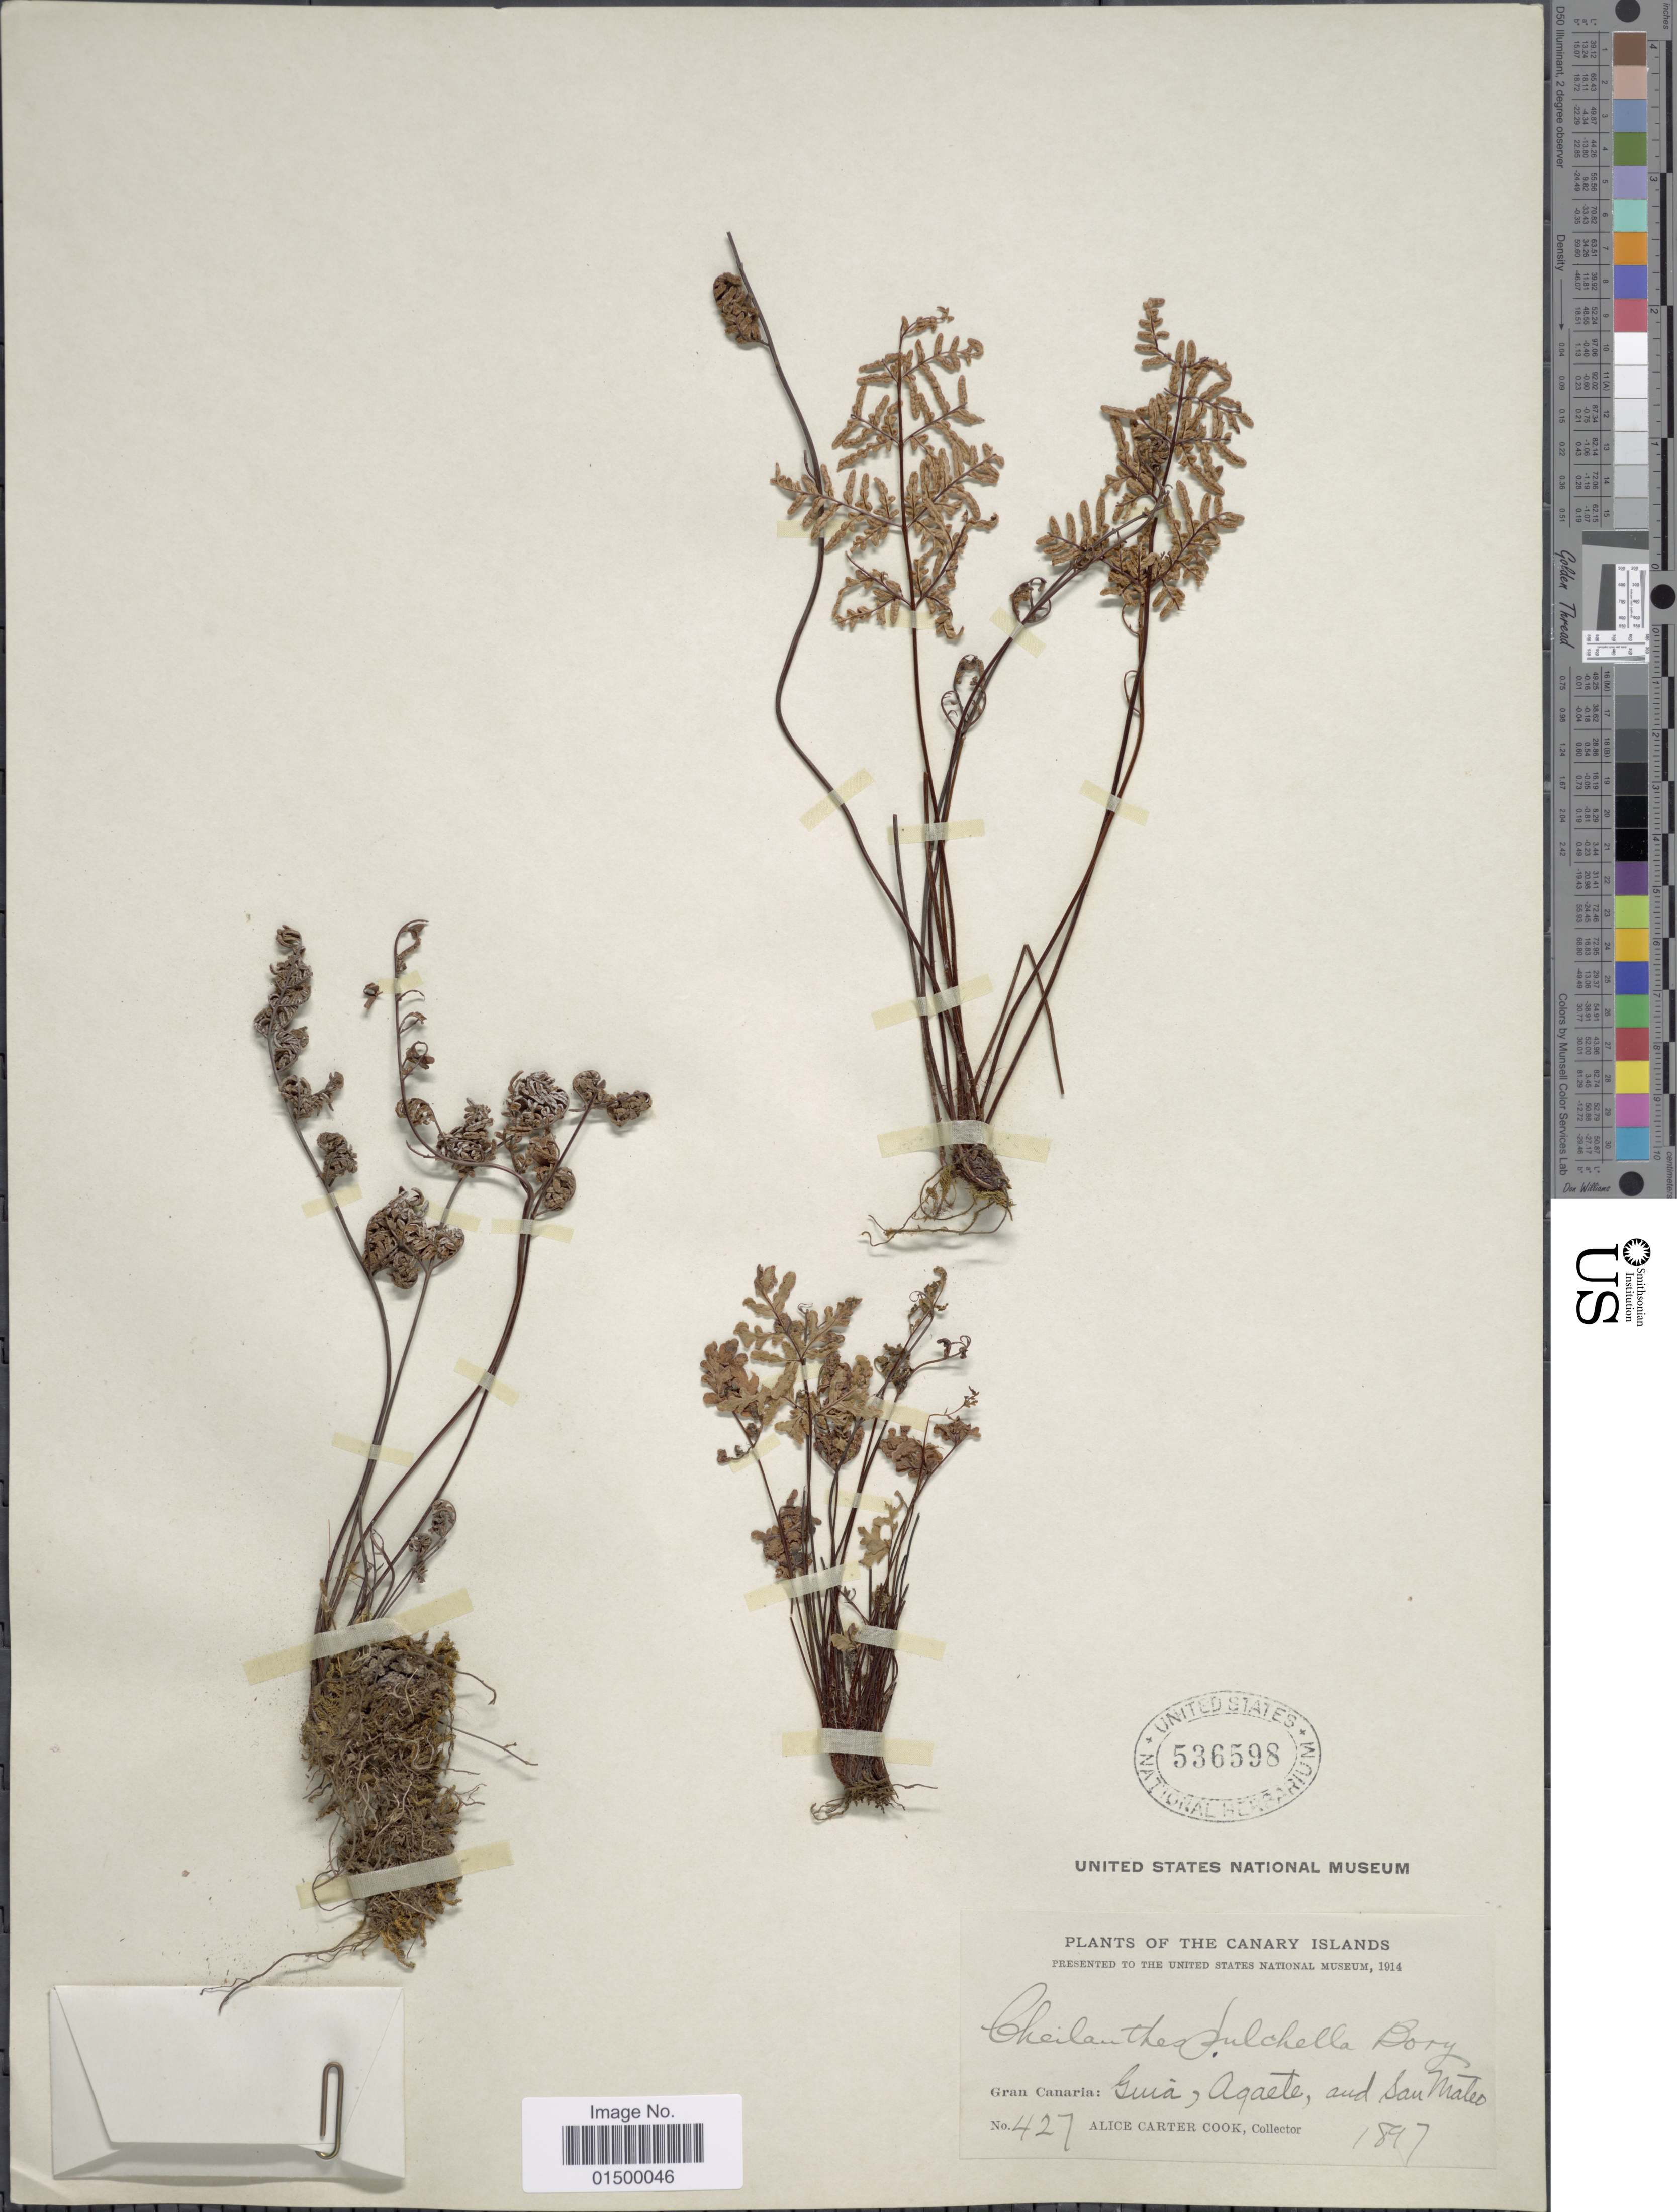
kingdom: Plantae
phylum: Tracheophyta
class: Polypodiopsida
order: Polypodiales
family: Pteridaceae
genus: Cheilanthes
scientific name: Cheilanthes pulchella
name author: Bory ex Willd.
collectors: Alice C. Cook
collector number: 427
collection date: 1897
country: Spain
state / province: Canarias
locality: Canary Islands. Gran Canaria:Guia, Aqaete, and San Mateo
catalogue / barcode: US 536598